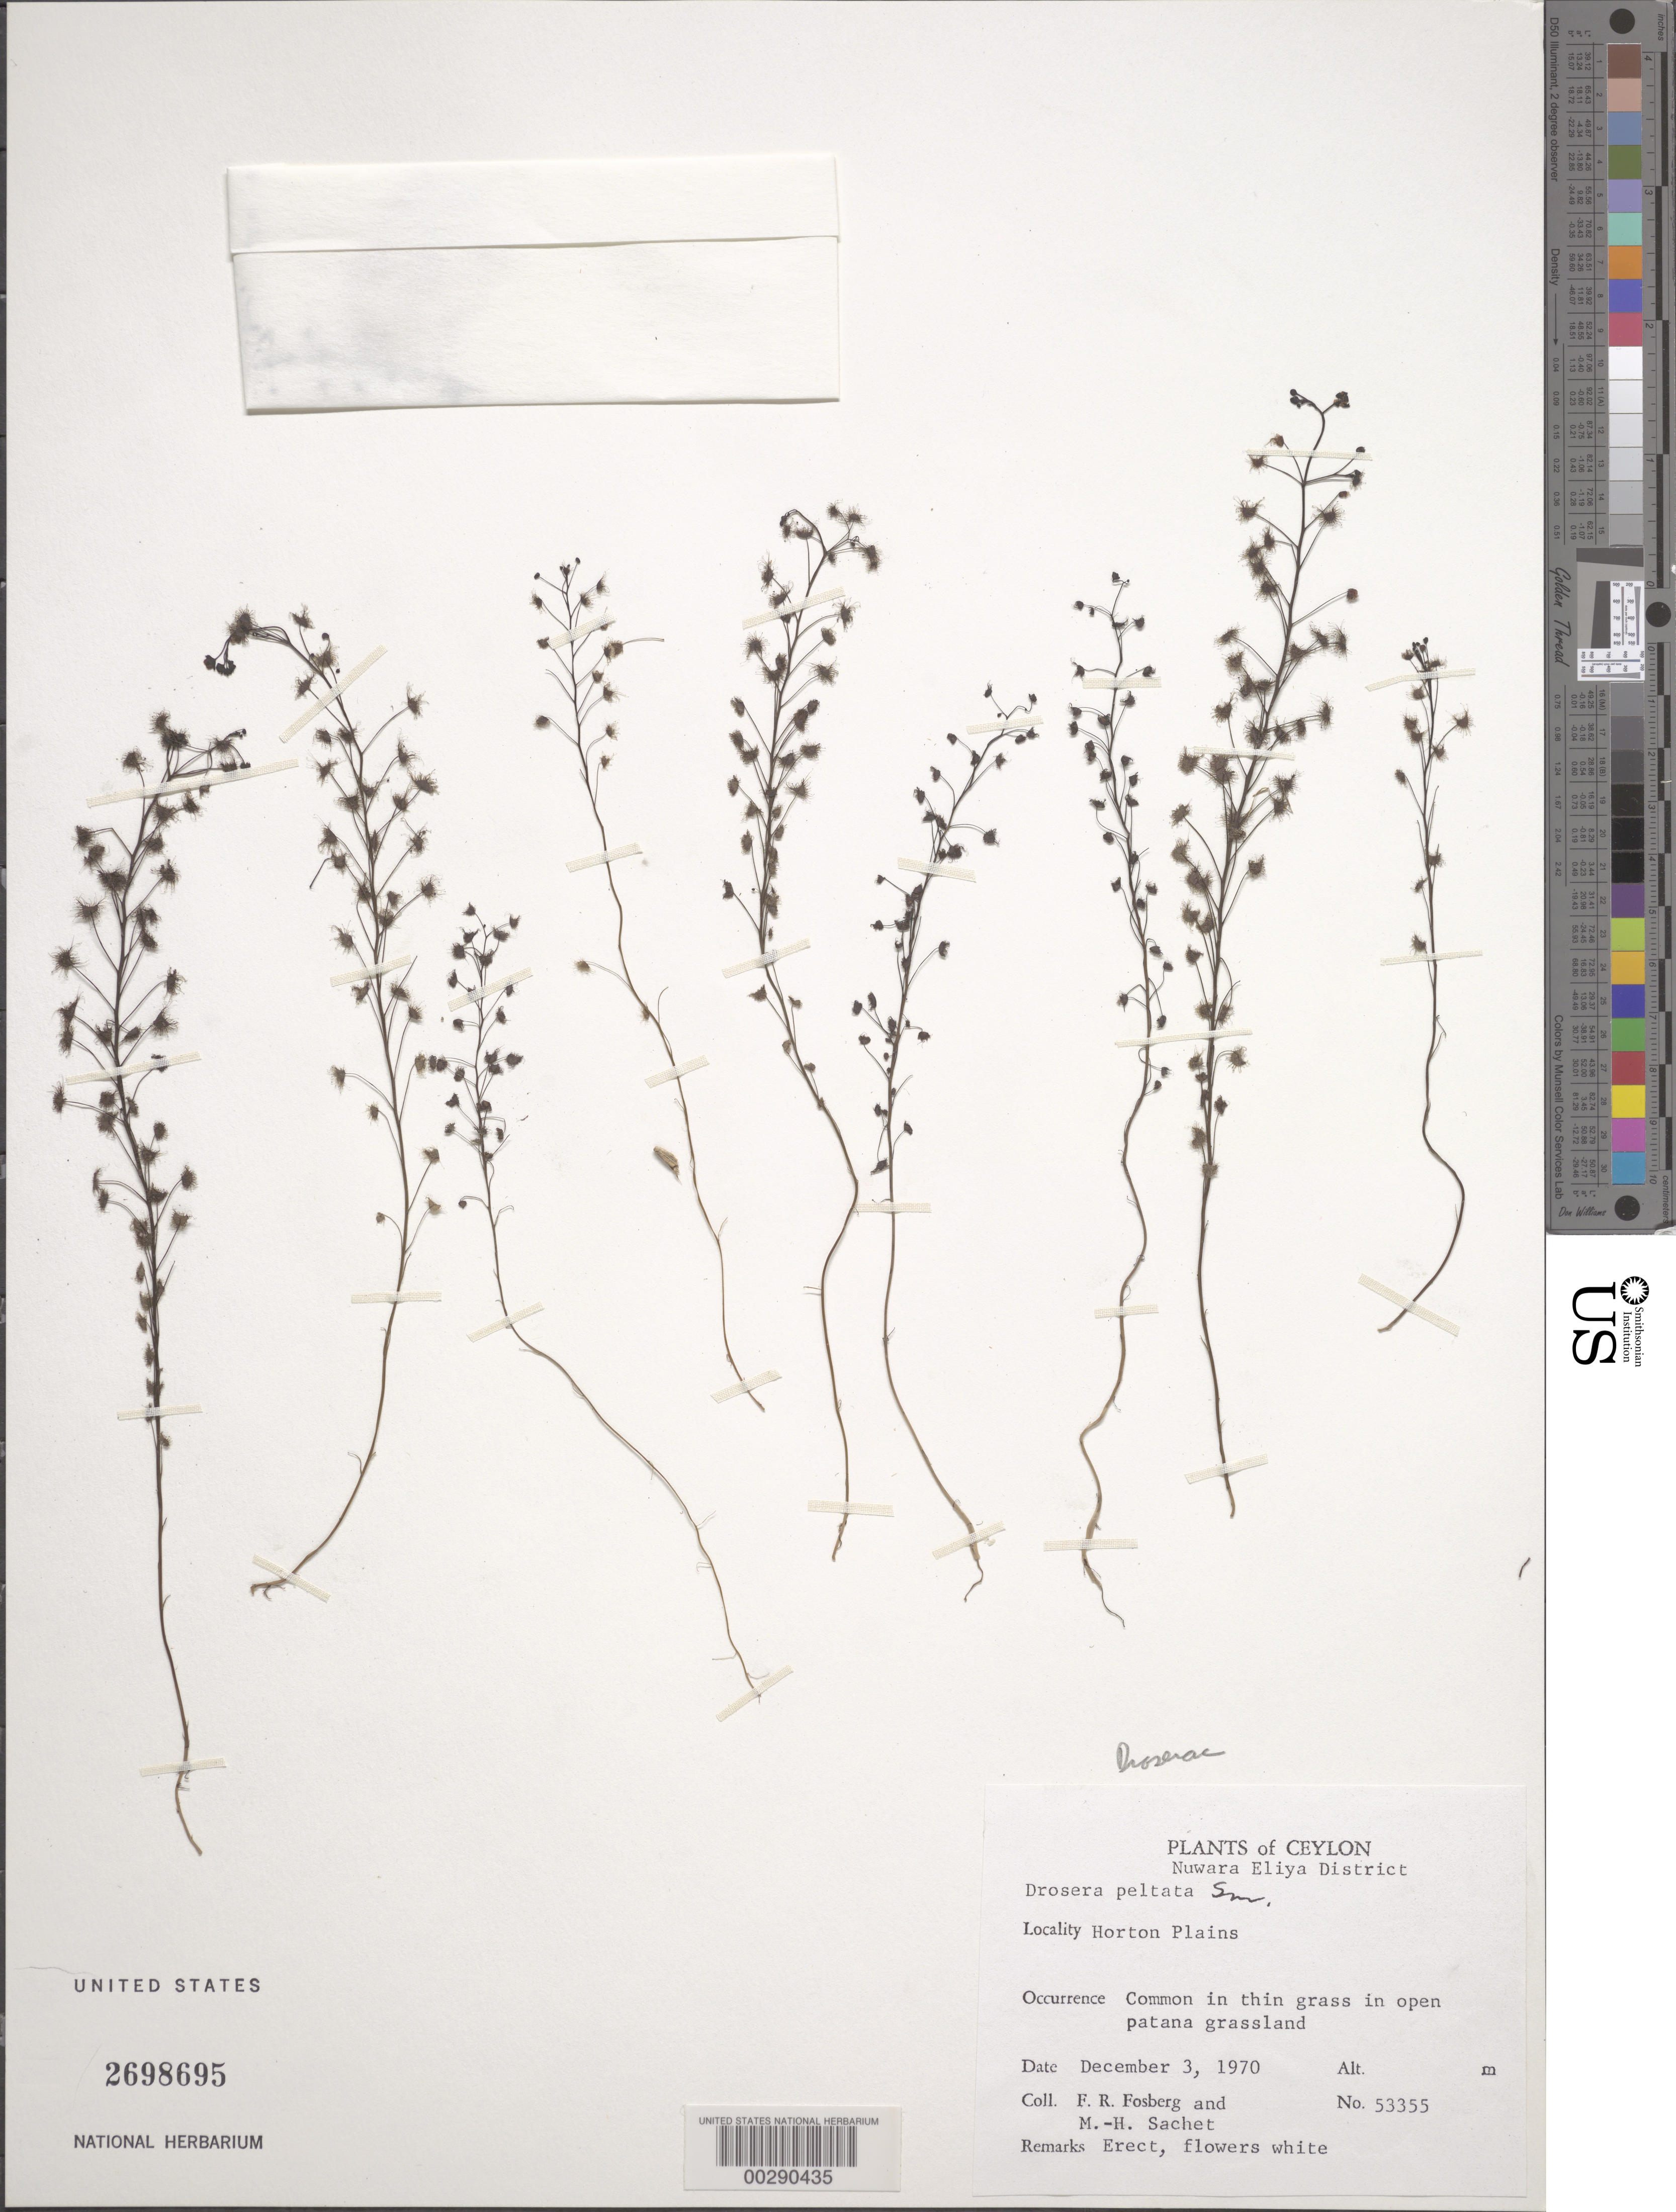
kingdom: Plantae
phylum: Tracheophyta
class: Magnoliopsida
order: Caryophyllales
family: Droseraceae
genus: Drosera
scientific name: Drosera peltata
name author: Sm. ex Willd.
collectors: F. R. Fosberg & M.-H. Sachet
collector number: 53355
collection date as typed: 03 Dec 1970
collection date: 1970-12-03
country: Sri Lanka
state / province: Central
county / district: Nuwara Eliya Dist.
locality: Horton plains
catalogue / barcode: US 2698695